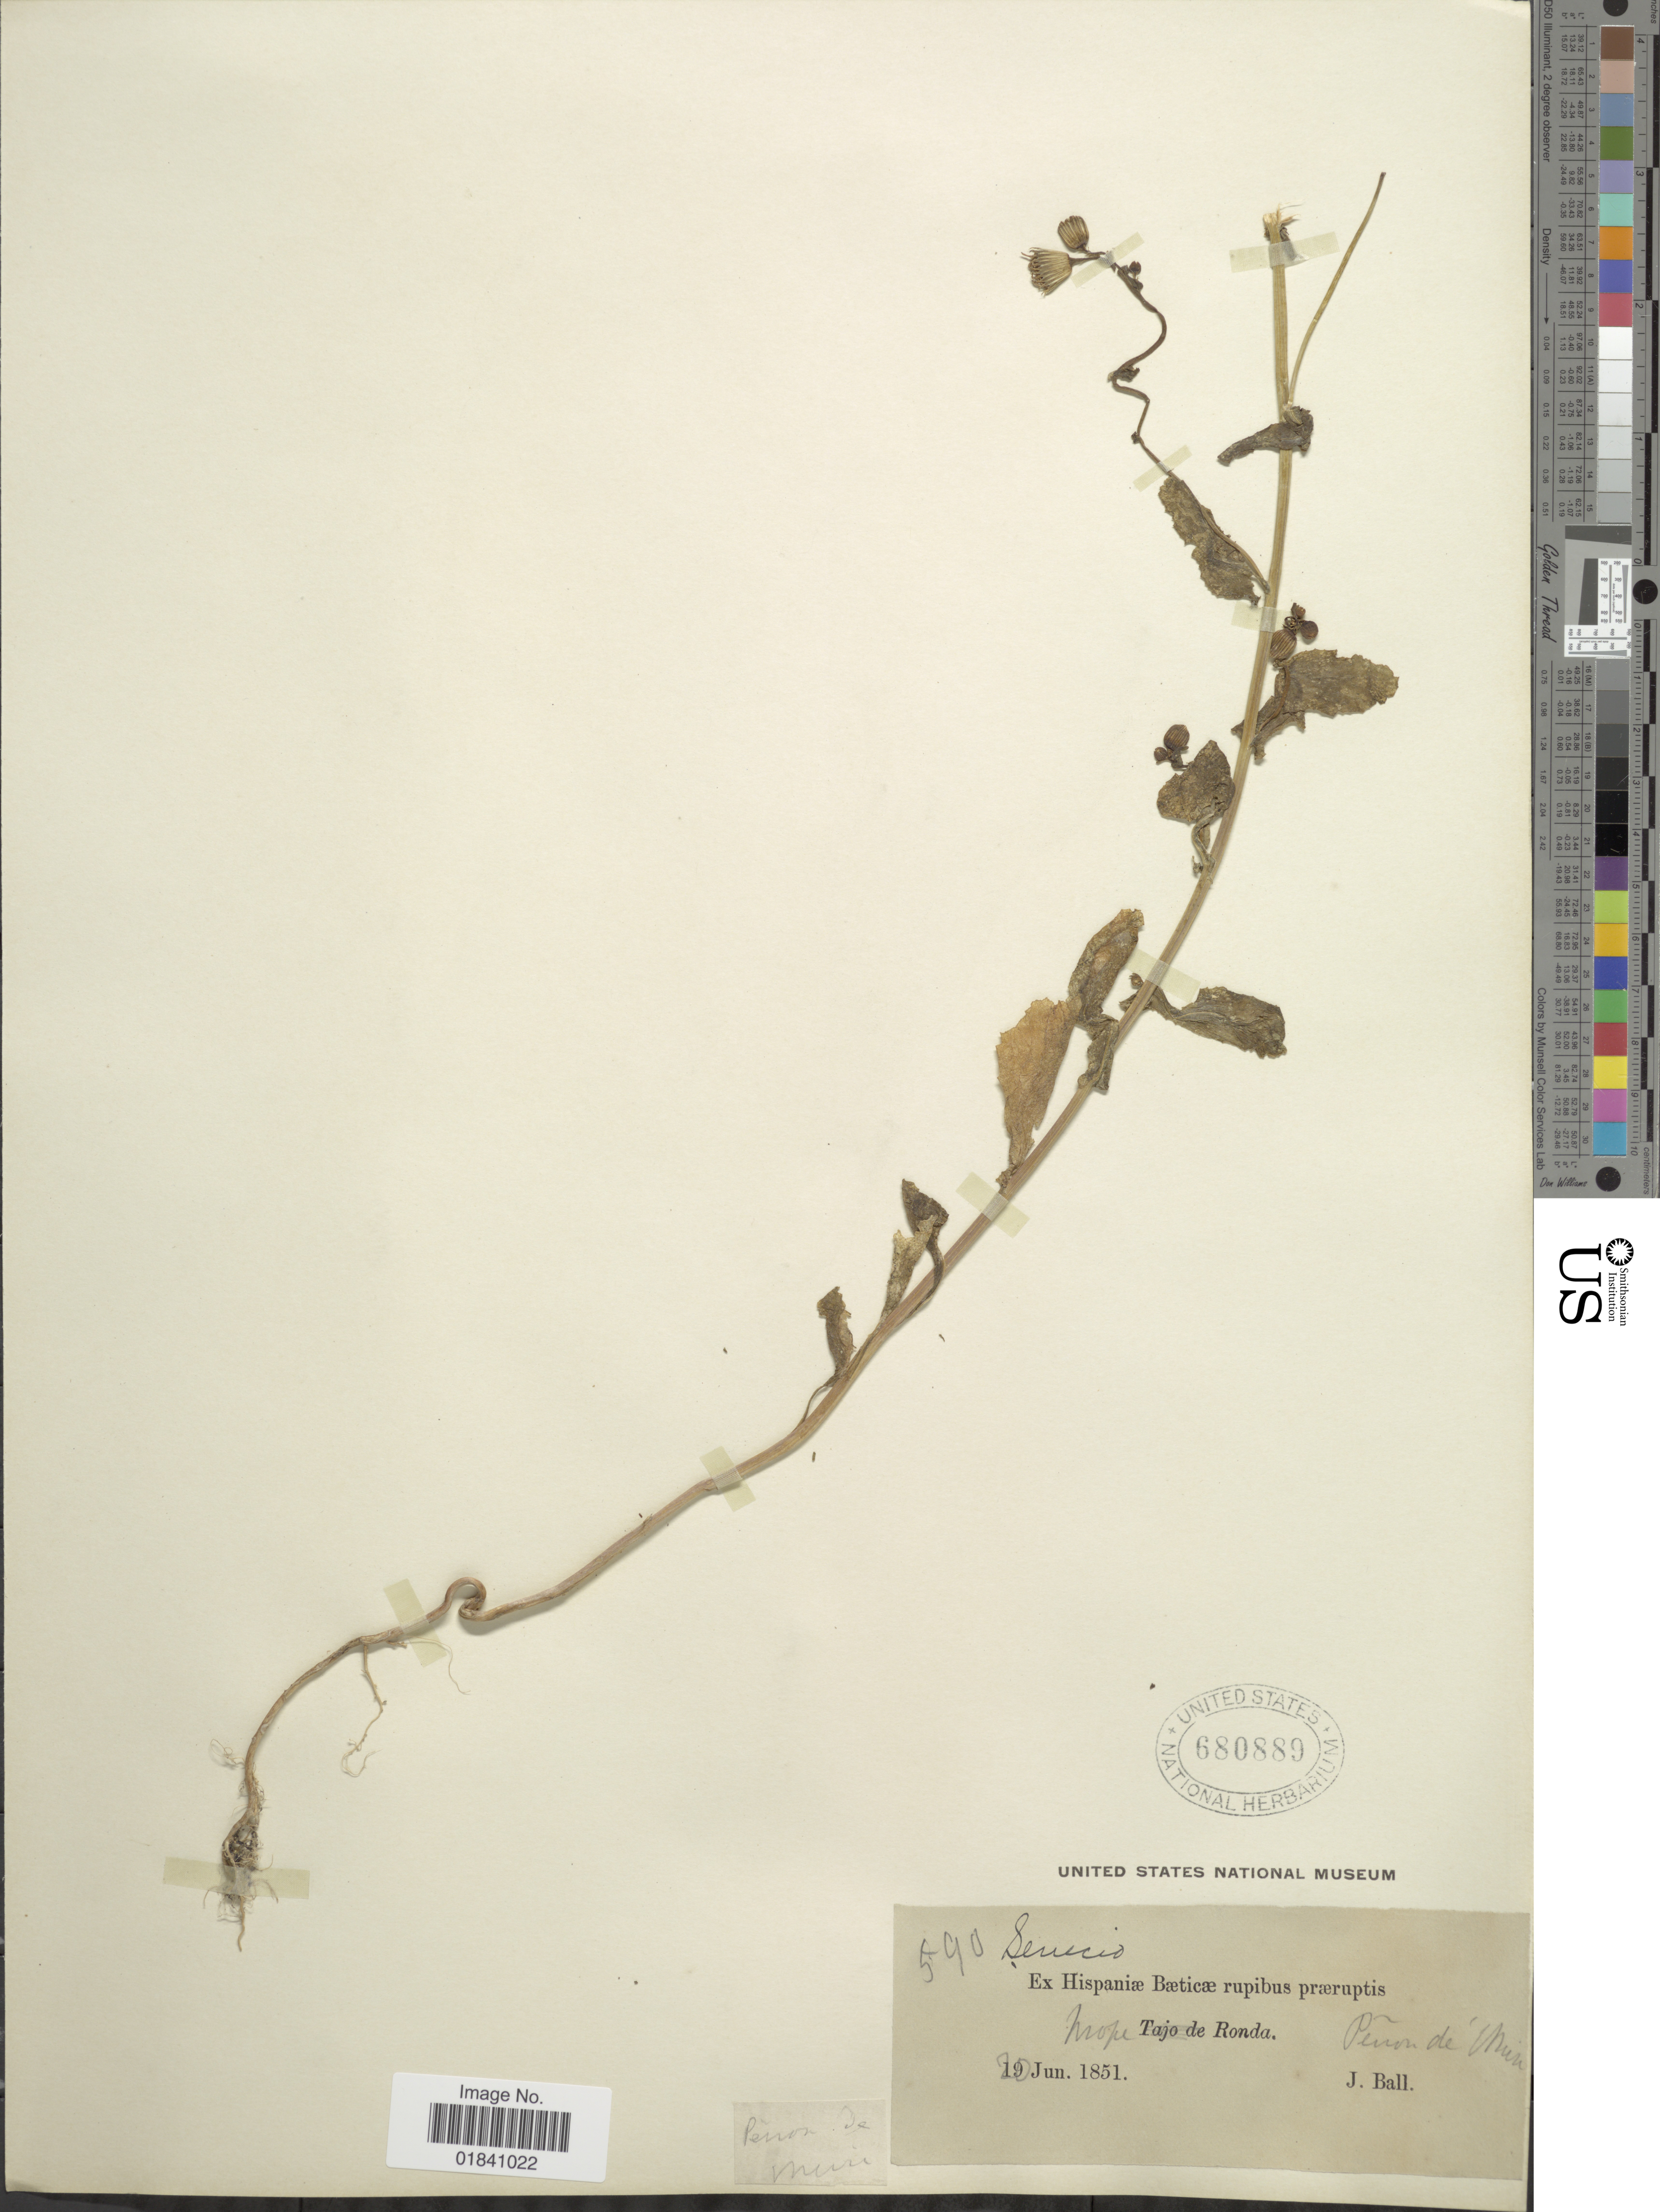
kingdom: Plantae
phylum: Tracheophyta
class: Magnoliopsida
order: Asterales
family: Asteraceae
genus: Senecio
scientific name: Senecio sp.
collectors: J. Ball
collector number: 590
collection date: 1851-06-20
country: Spain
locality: Ex Hispaniae Baeticae rupibus praeruptis Mope Ronda. Peñon de Mun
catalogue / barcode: US 680889